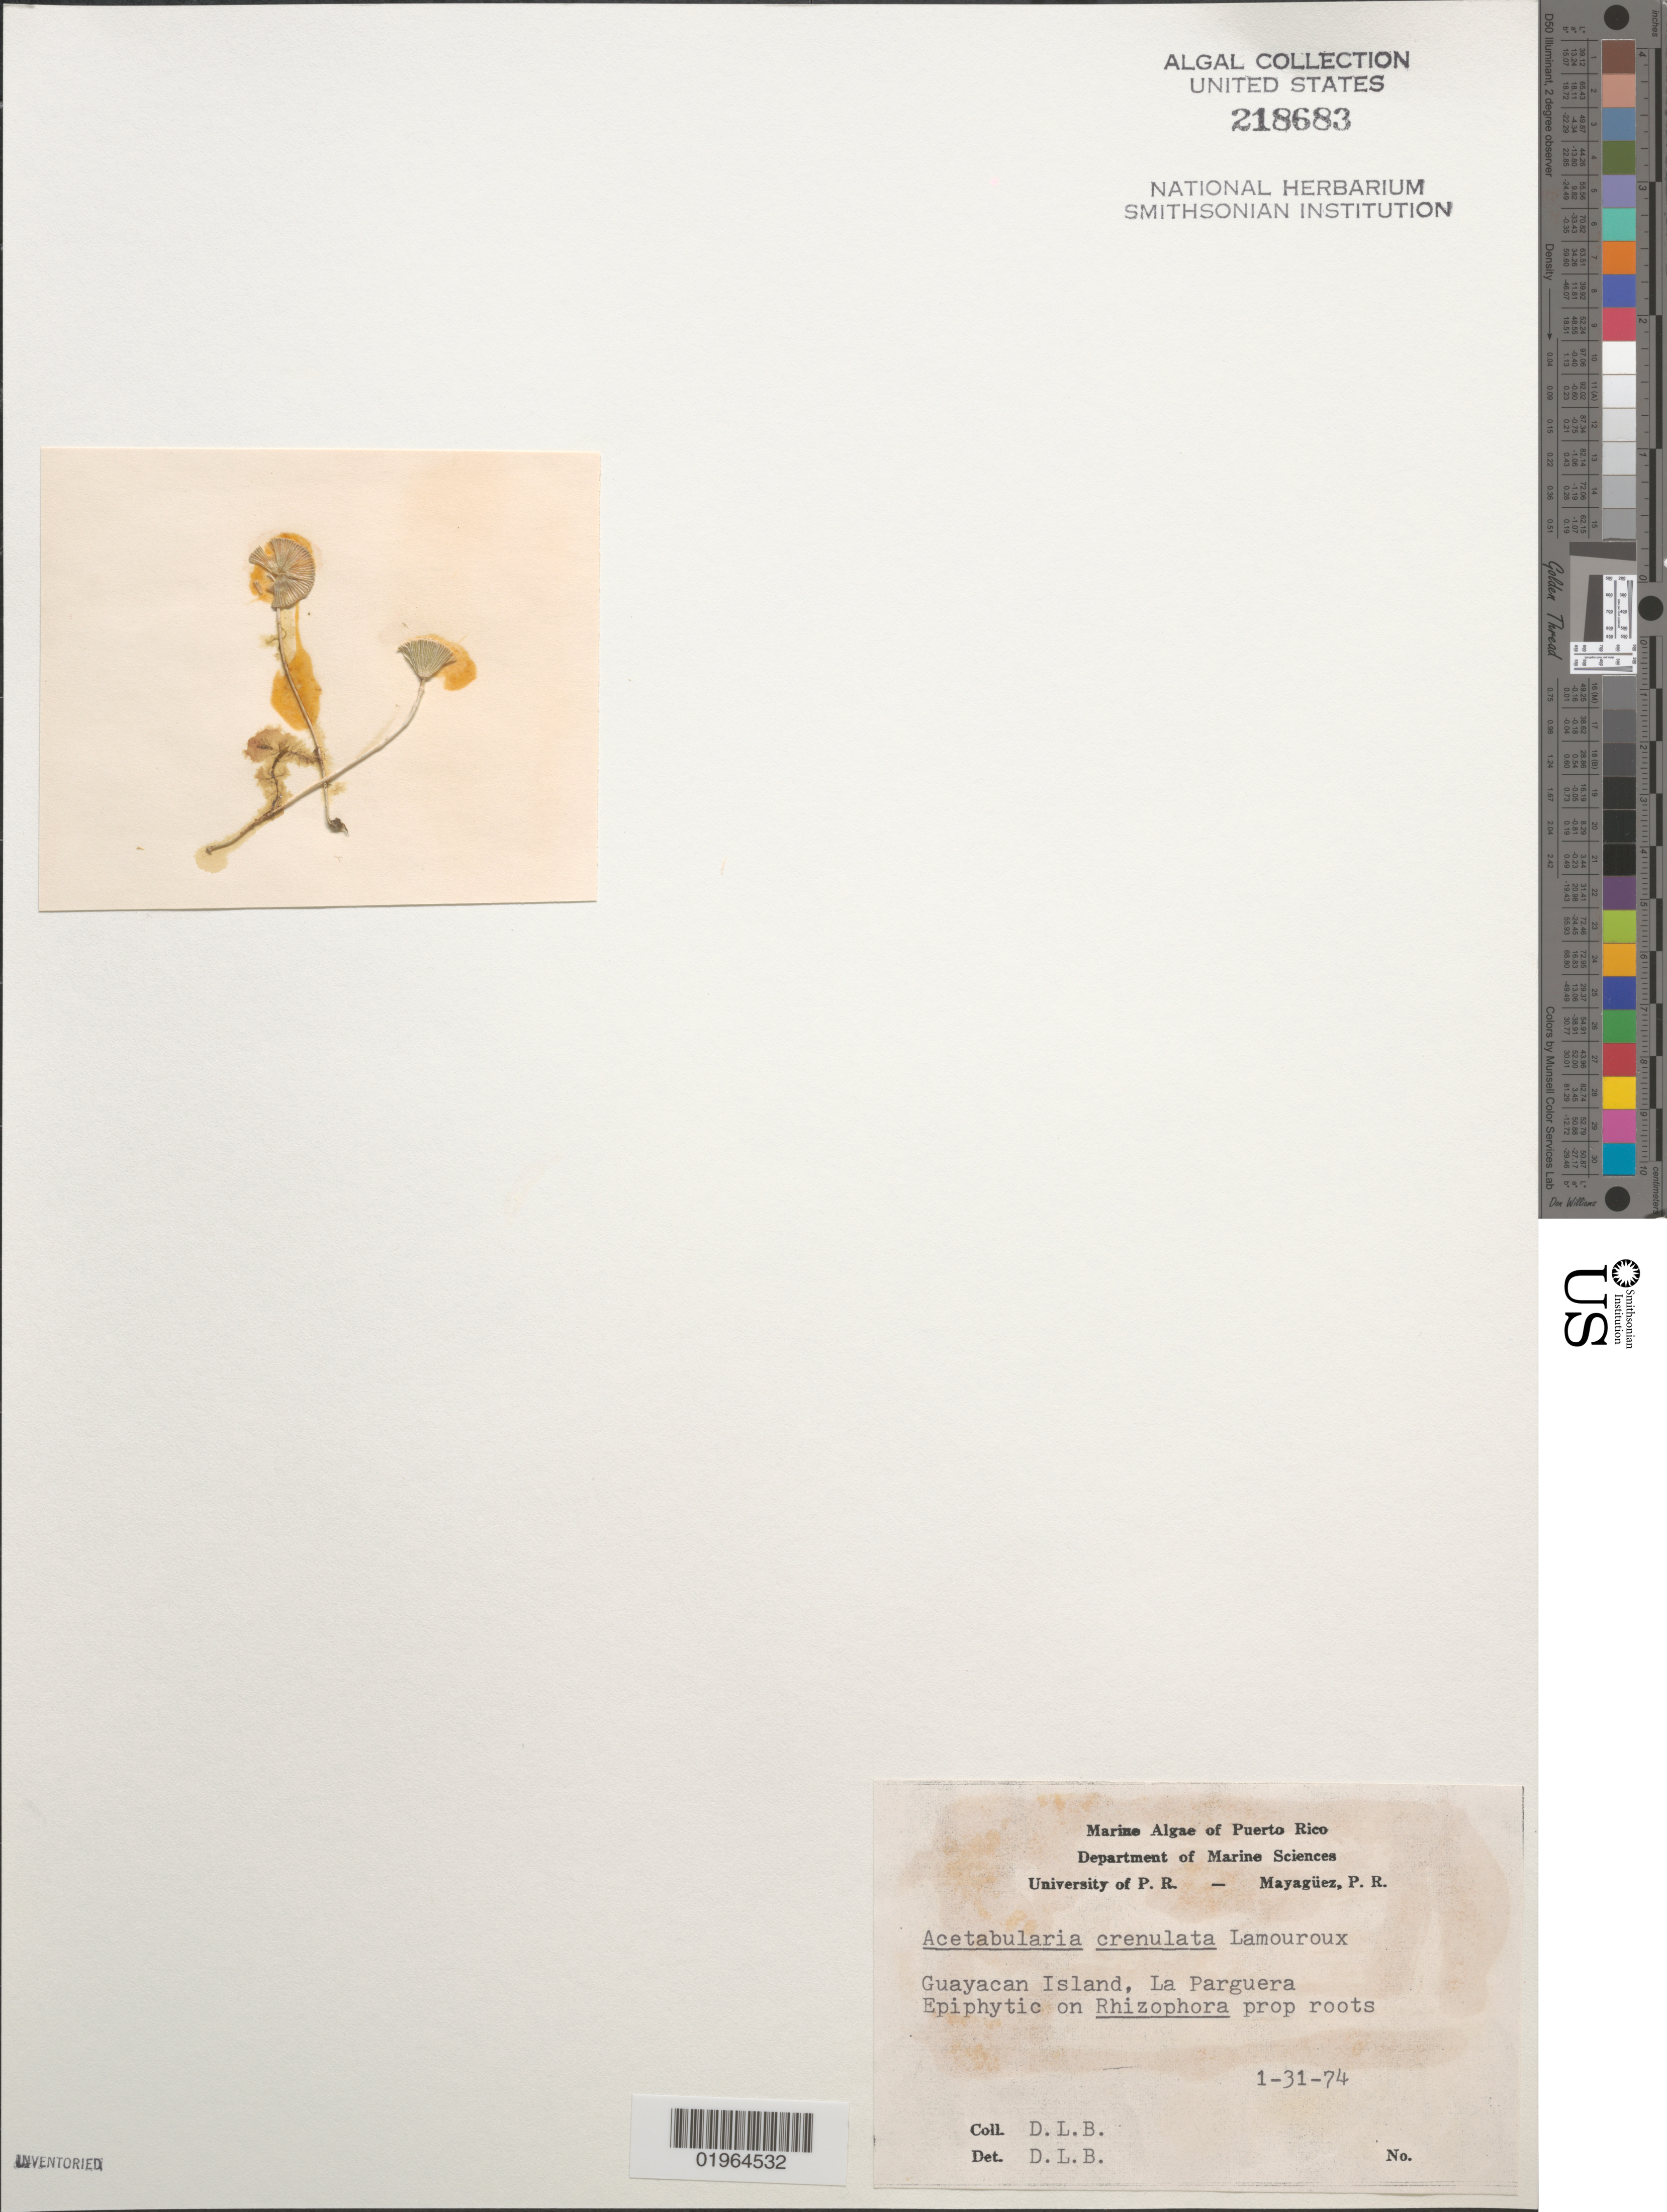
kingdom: Plantae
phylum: Chlorophyta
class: Ulvophyceae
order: Dasycladales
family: Polyphysaceae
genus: Acetabularia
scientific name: Acetabularia acetabulum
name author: J.V.Lamouroux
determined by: Ballantine, D. L.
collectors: D.L. Ballantine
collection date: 1974-01-31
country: Puerto Rico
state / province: Lajas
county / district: La Parguera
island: Guayacan Island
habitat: Epiphytic on Rhizophora prop roots.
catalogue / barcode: US 218683